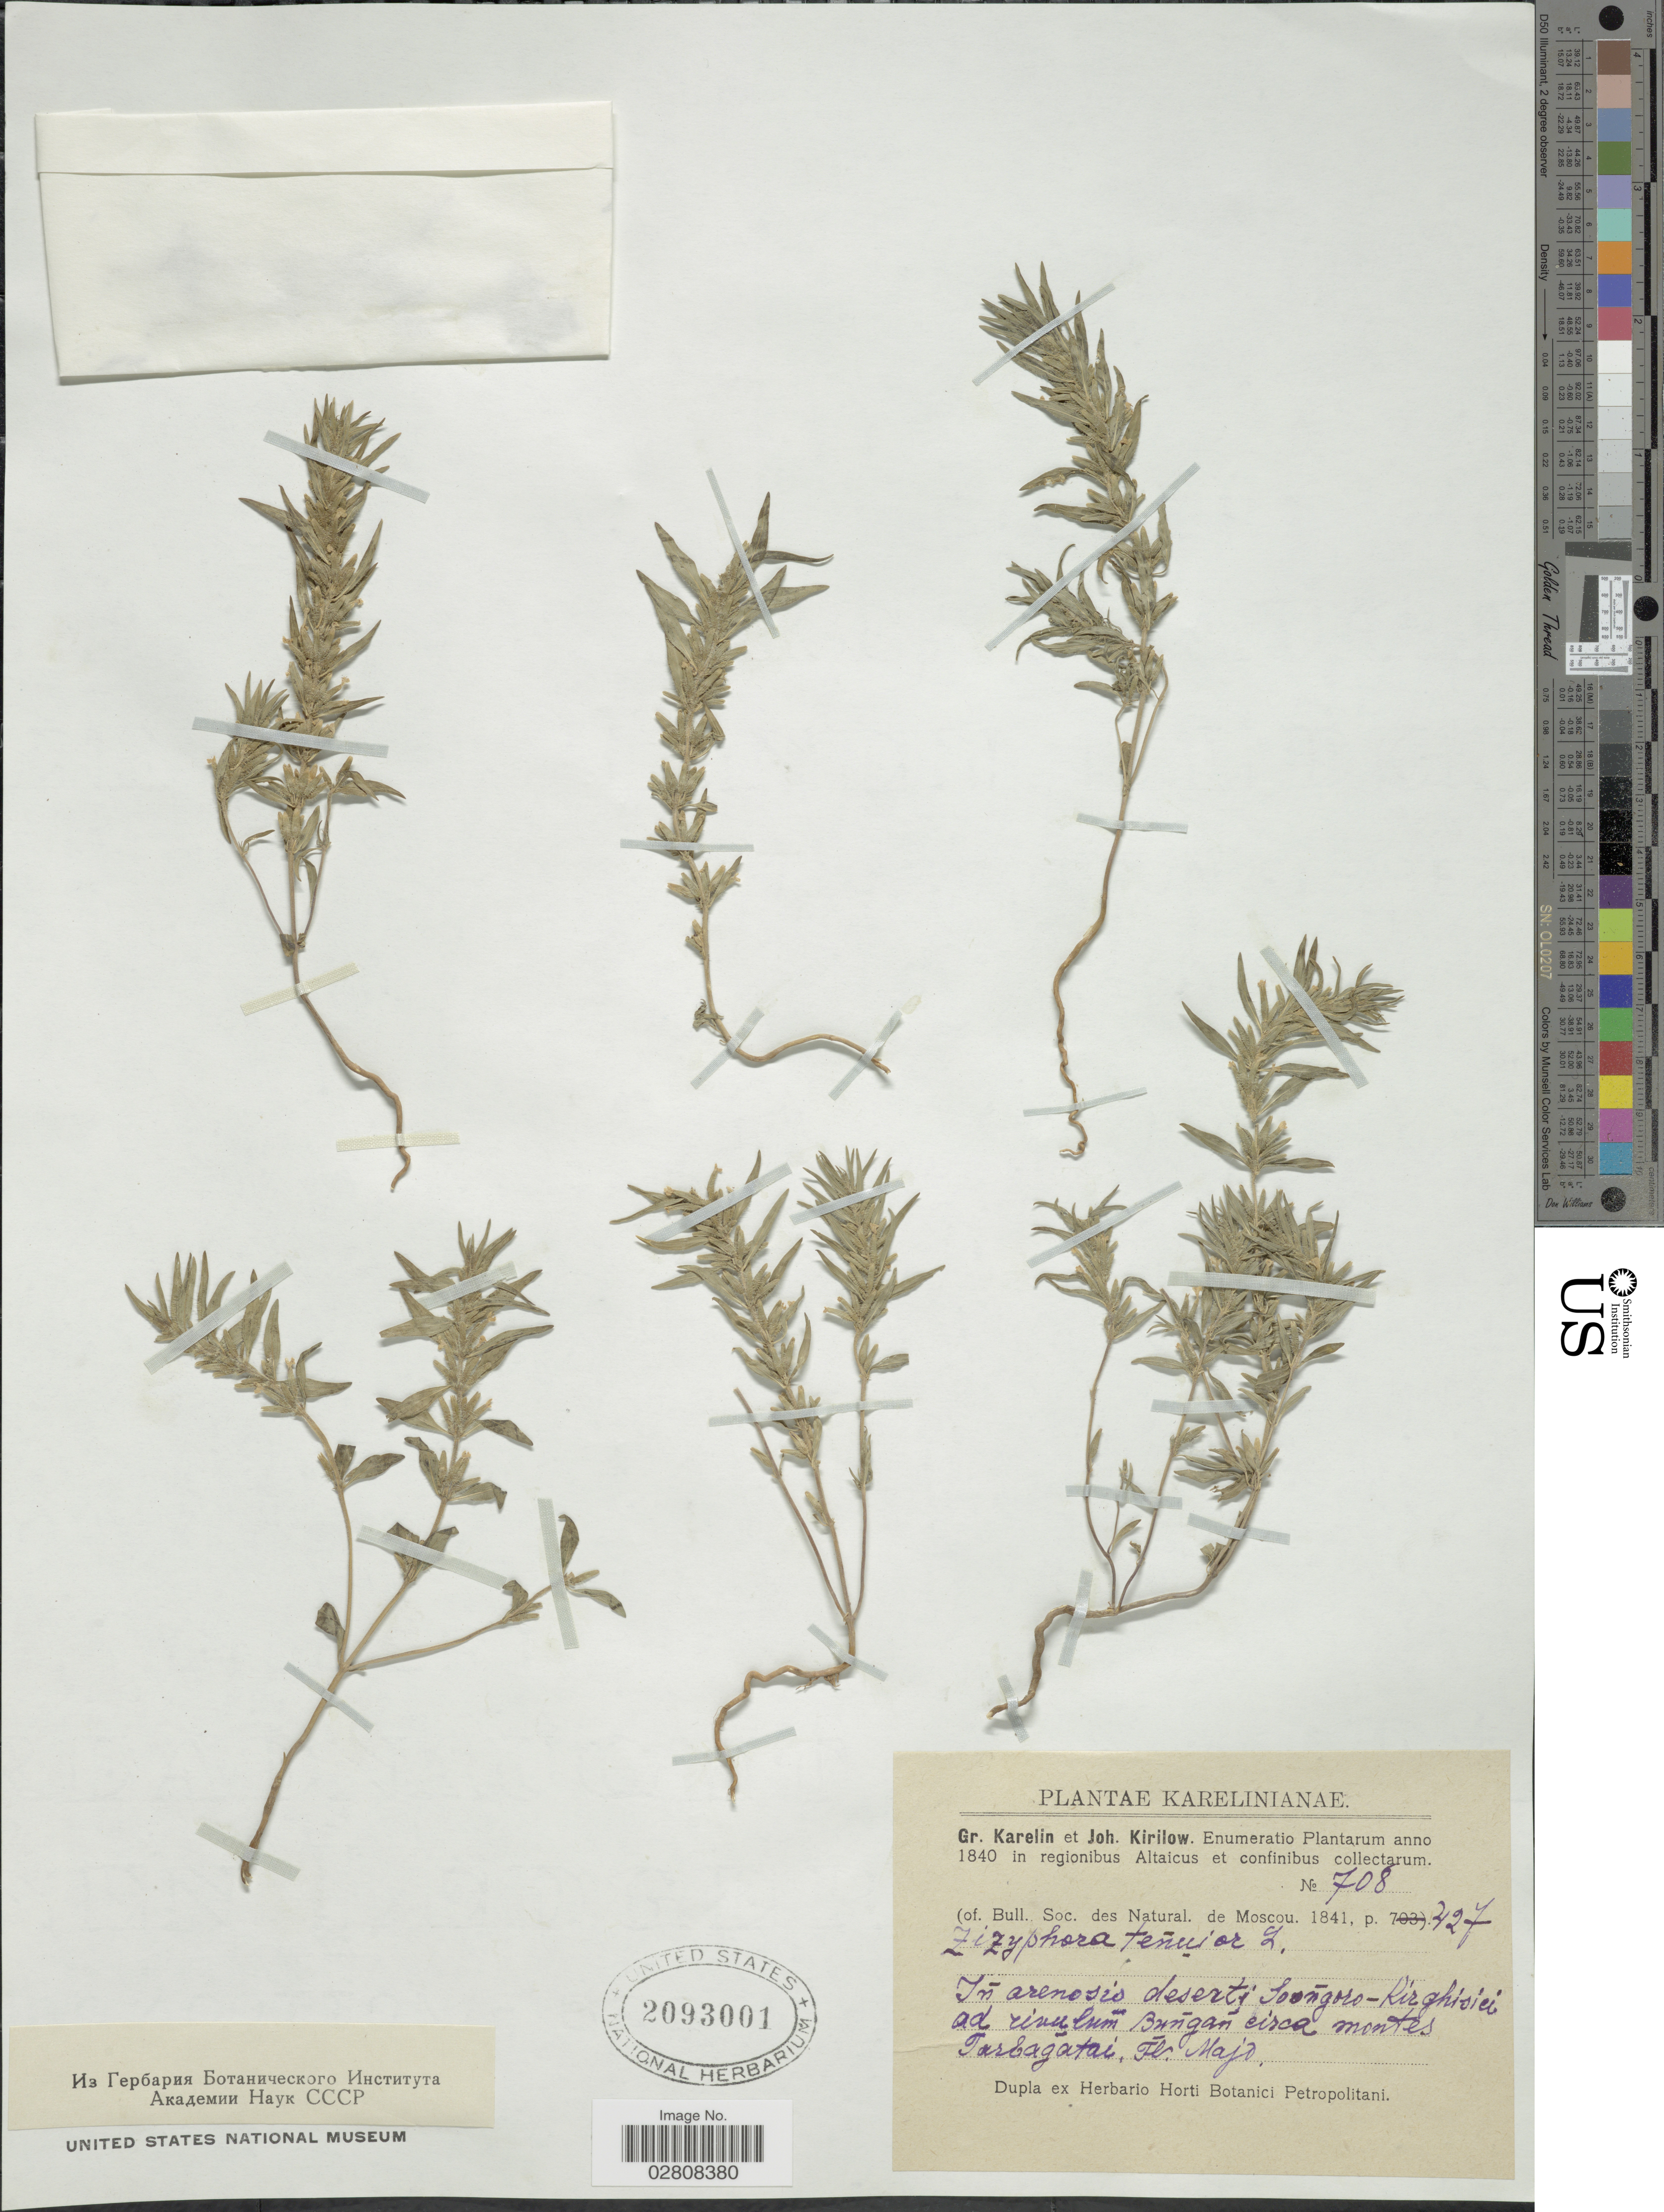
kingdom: Plantae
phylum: Tracheophyta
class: Magnoliopsida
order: Lamiales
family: Lamiaceae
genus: Ziziphora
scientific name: Ziziphora tenuior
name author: L.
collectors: G. Karelin & I. P. Kirilov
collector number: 708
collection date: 1840-05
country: Kazakhstan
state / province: East Kazakhstan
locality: In arenosis desert; Songoro-Kirghisiei ad rivulum Bungan circa montes Tarbagatai.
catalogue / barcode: US 2093001